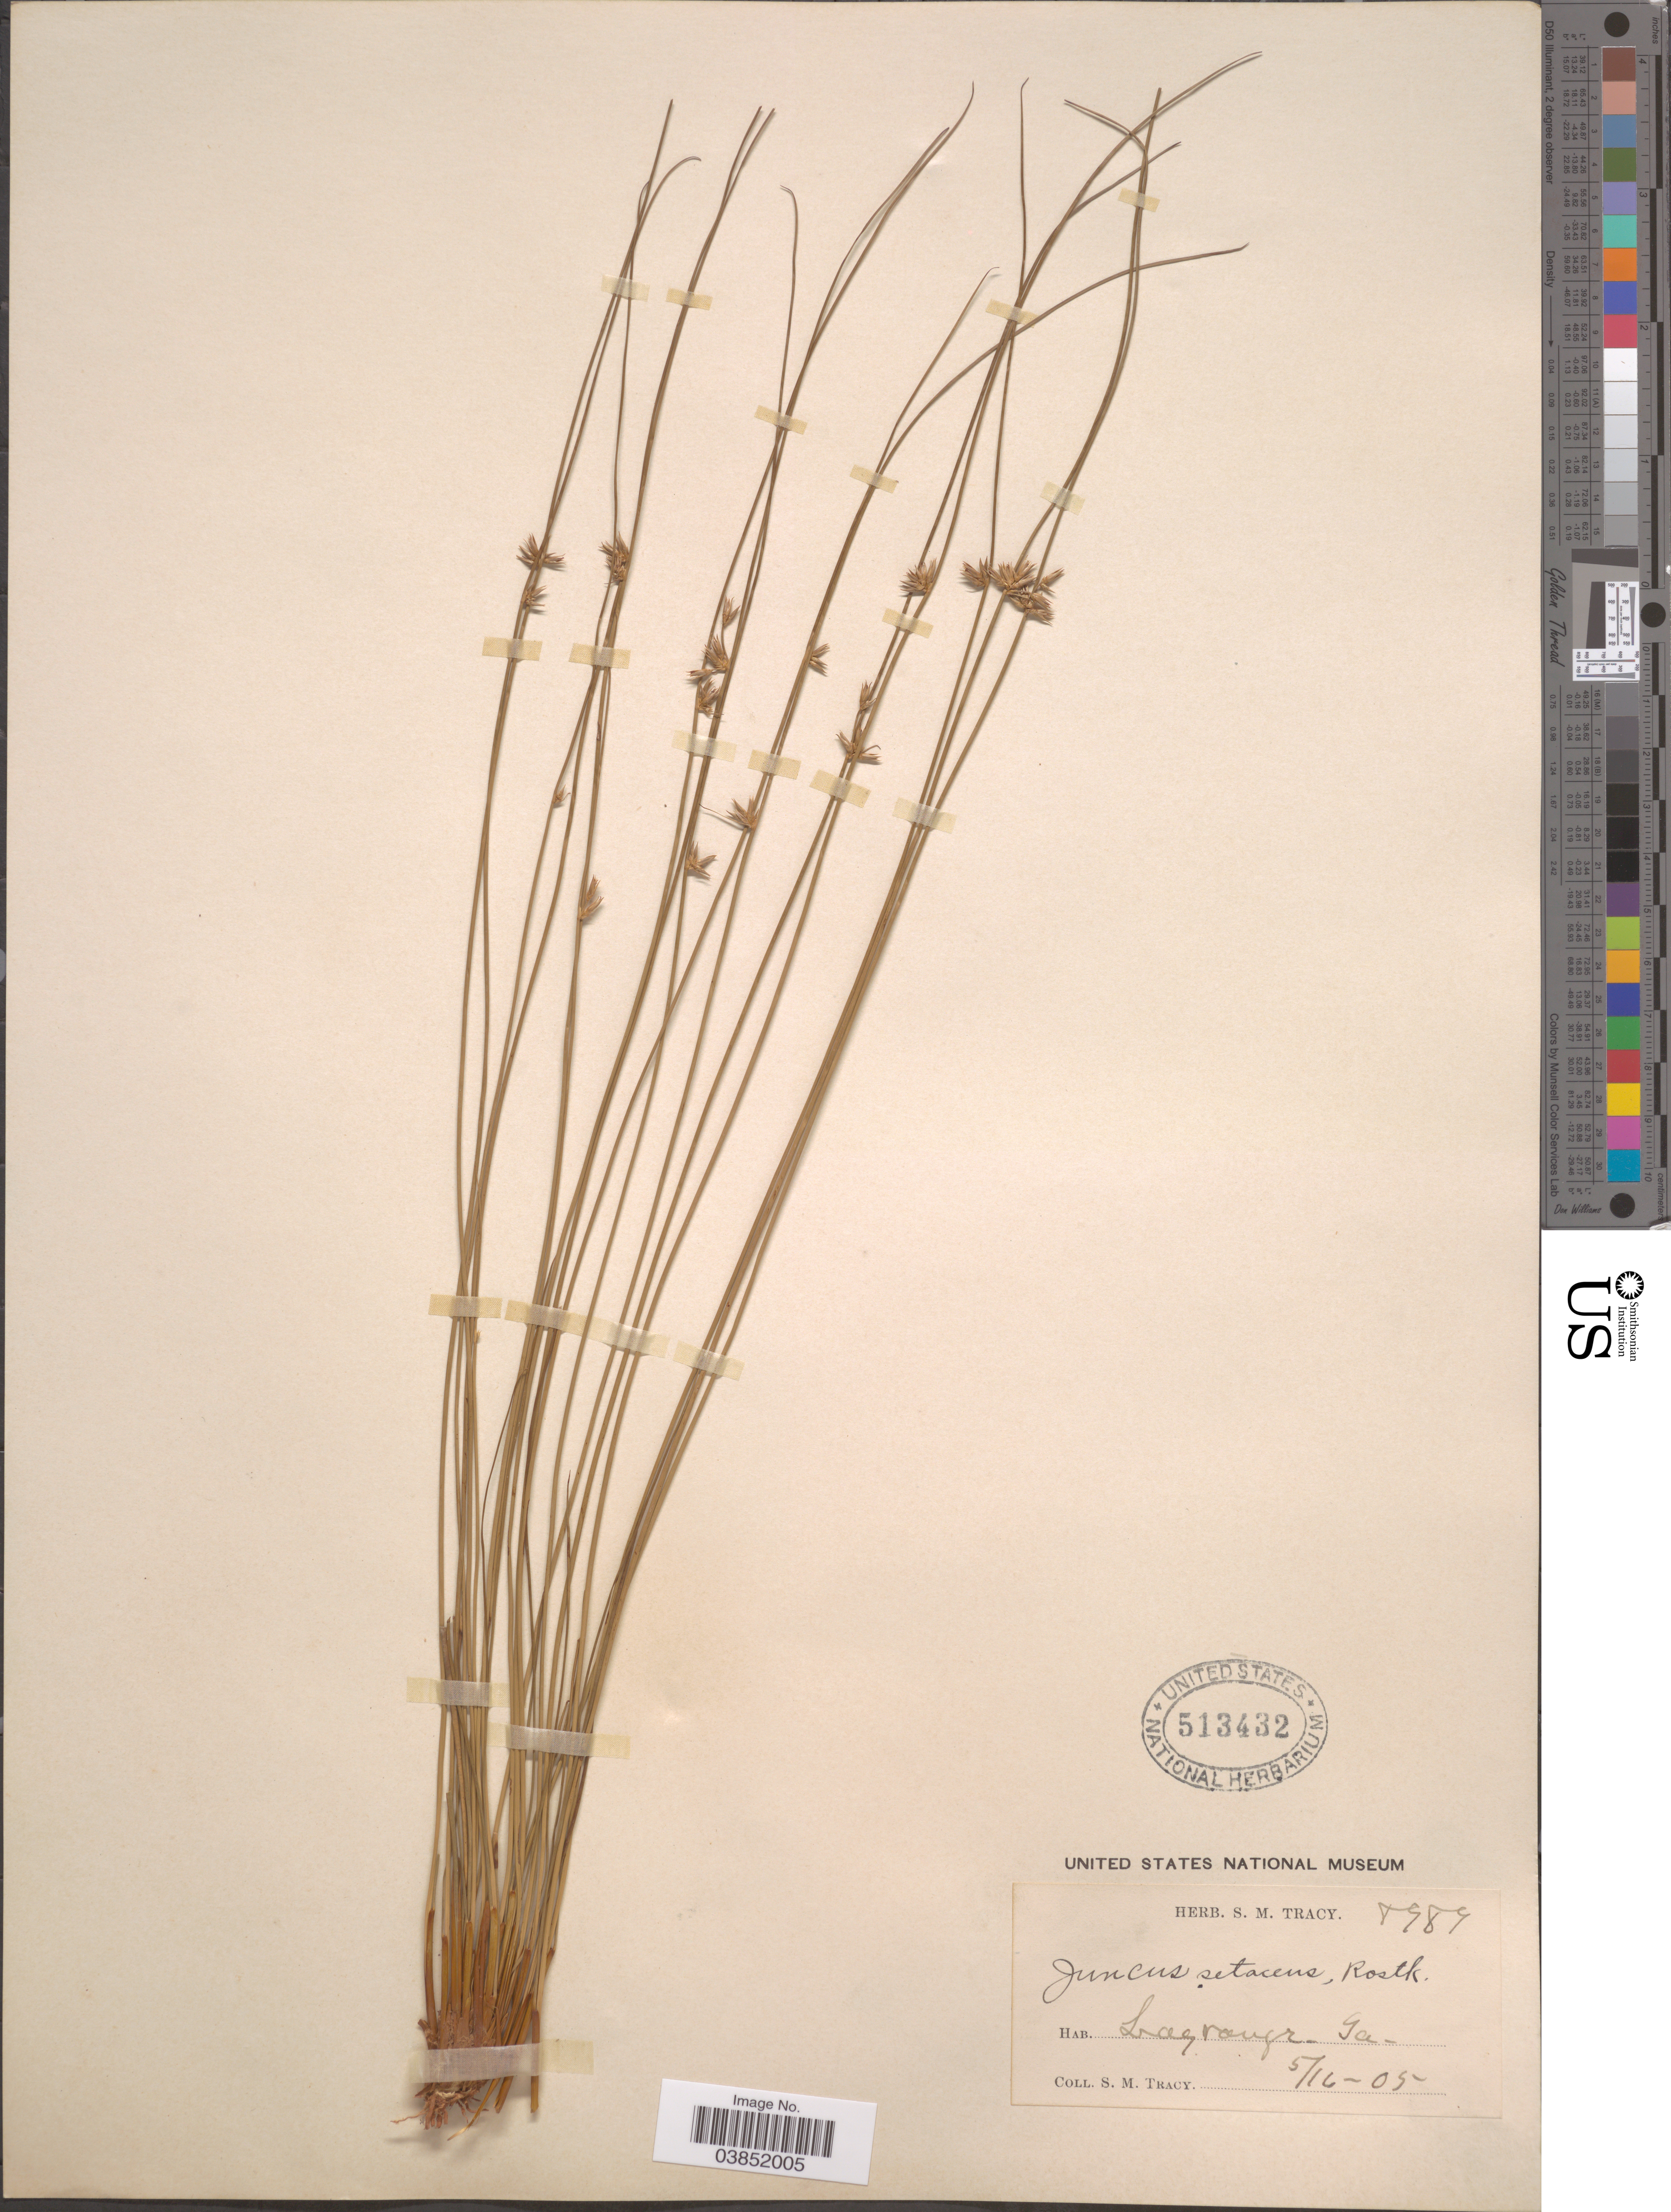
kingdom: Plantae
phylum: Tracheophyta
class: Liliopsida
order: Poales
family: Juncaceae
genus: Juncus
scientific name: Juncus coriaceus Mack.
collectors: S. M. Tracy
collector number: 8989*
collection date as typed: Transcribed d/m/y: 16/5/5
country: United States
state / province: Georgia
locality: Lagrange.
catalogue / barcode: US 513432